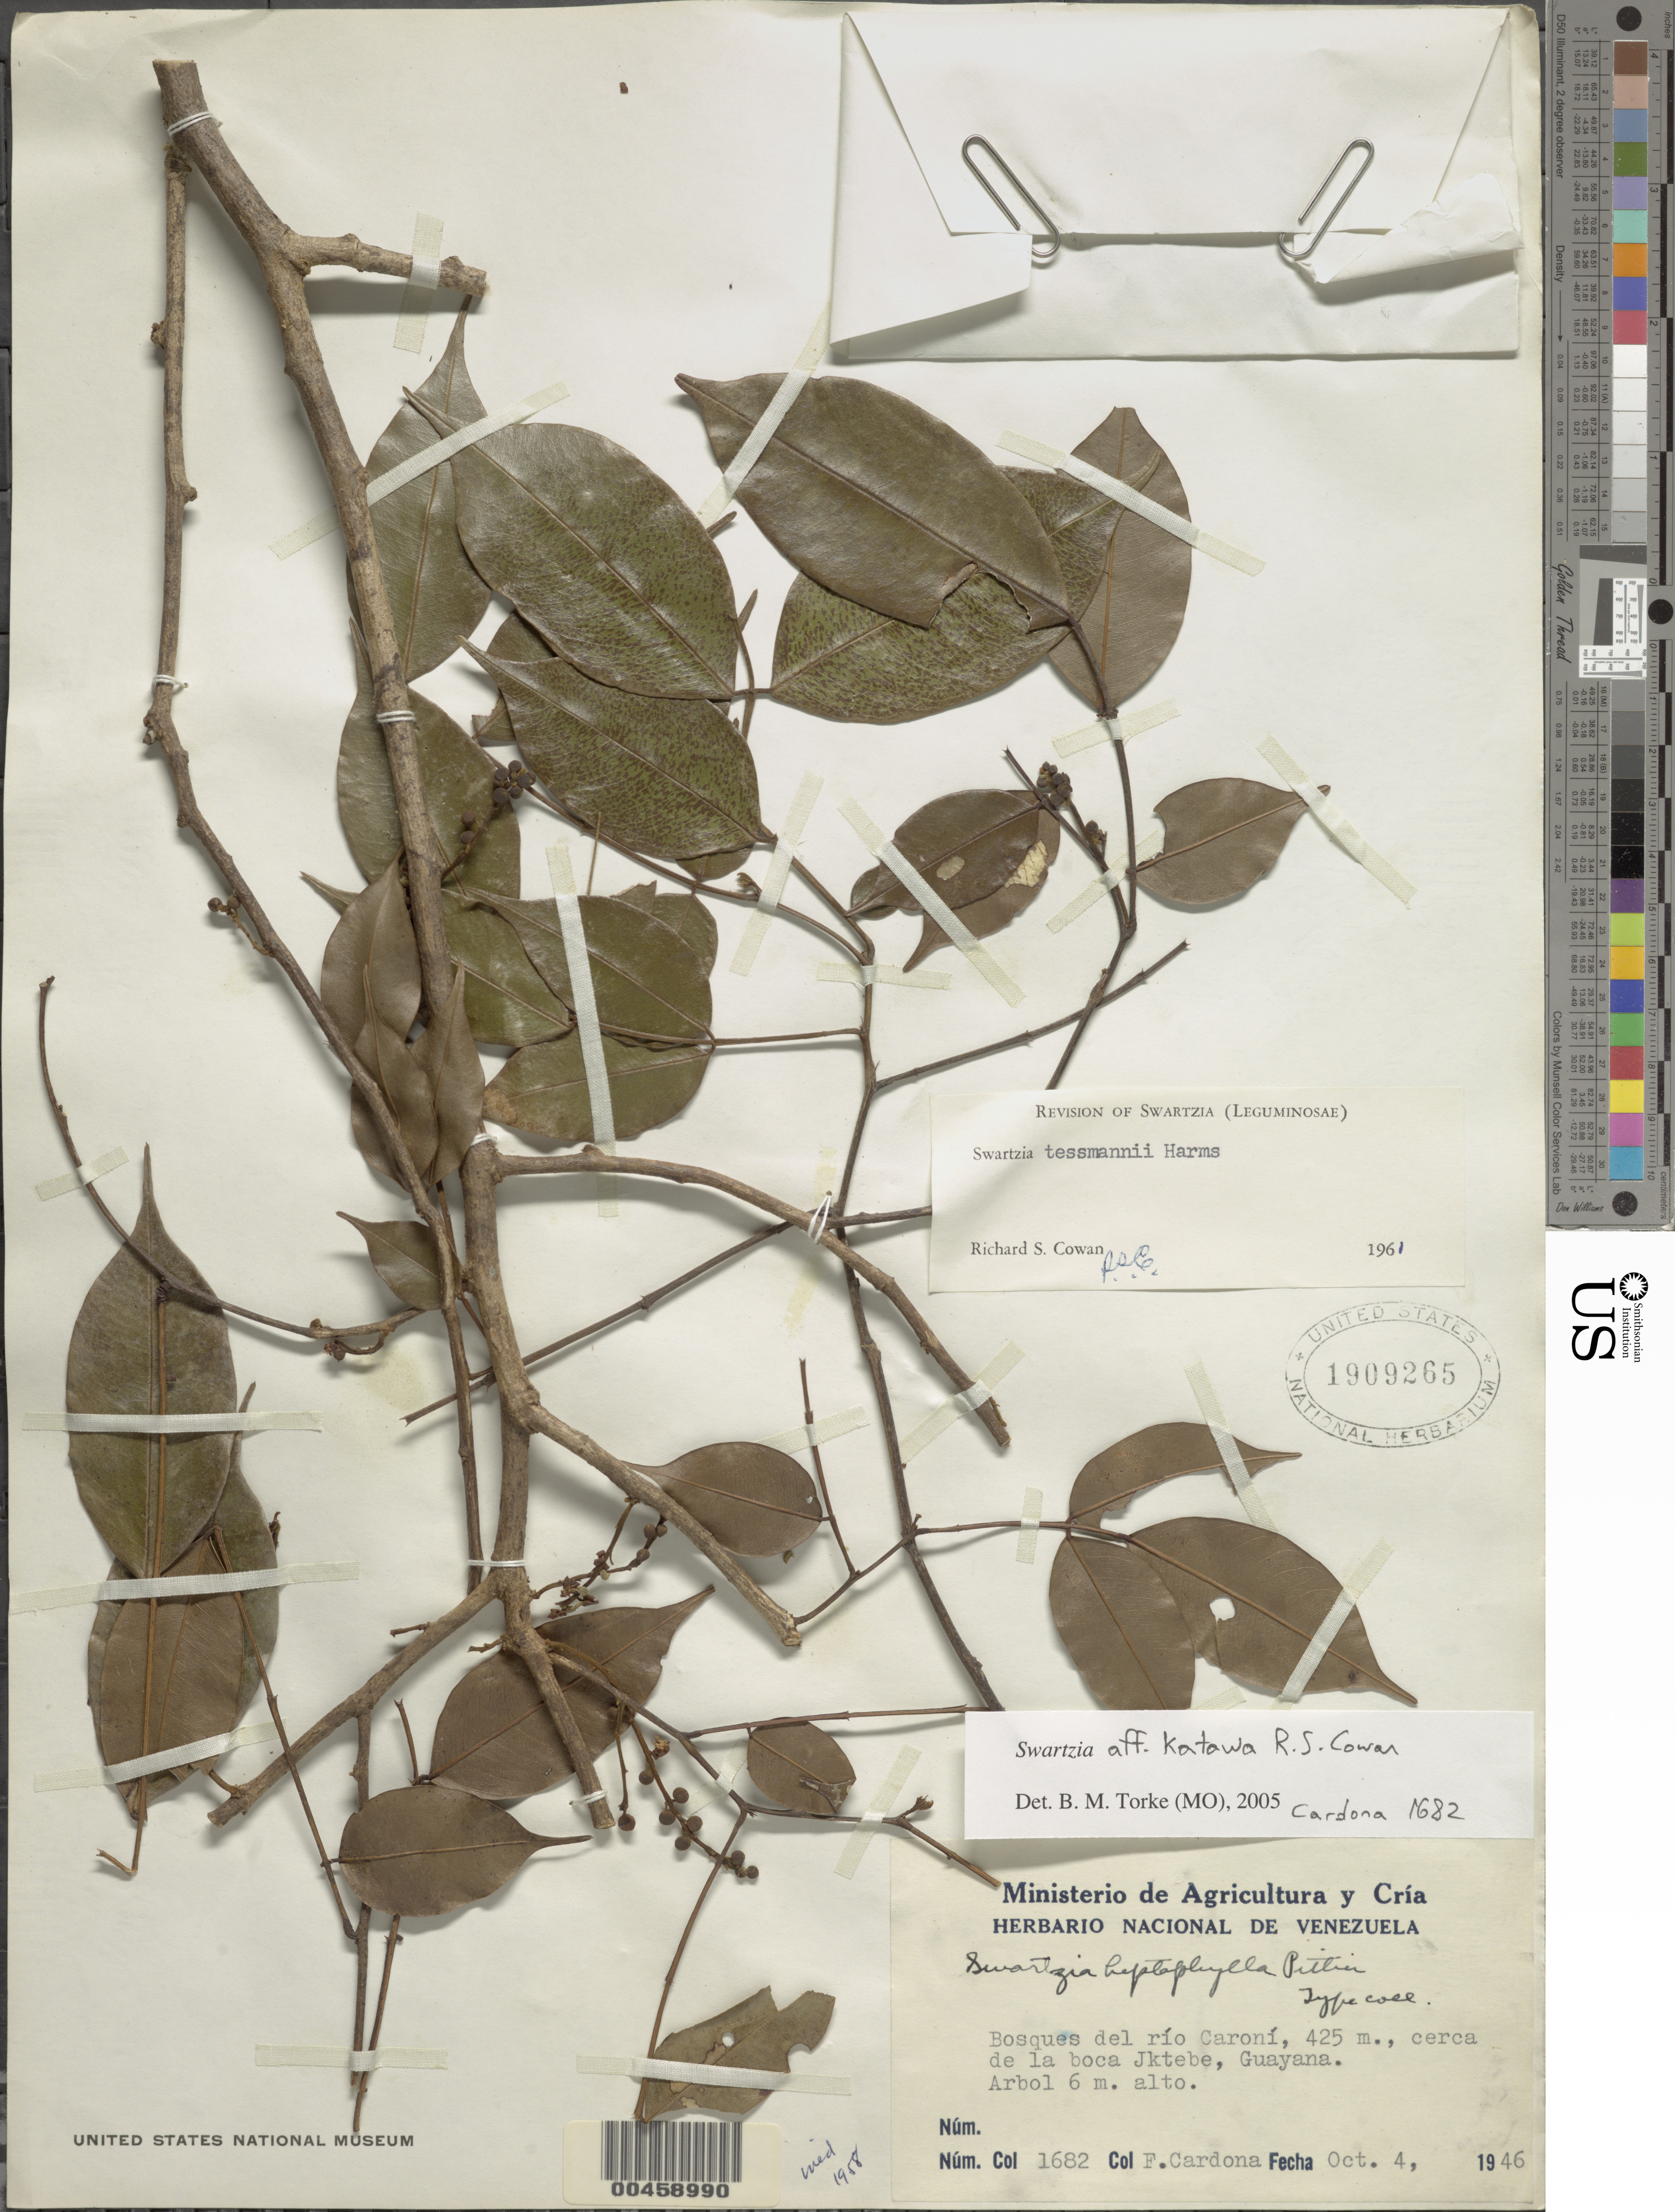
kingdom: Plantae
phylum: Tracheophyta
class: Magnoliopsida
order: Fabales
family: Fabaceae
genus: Swartzia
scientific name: Swartzia katawa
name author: R.S. Cowan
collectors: F. Cardona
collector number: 1682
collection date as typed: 04 Oct 1946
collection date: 1946-10-04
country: Venezuela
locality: Rio caroni; cerca de la boca jktebe; guayana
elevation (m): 425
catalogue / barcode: US 1909265